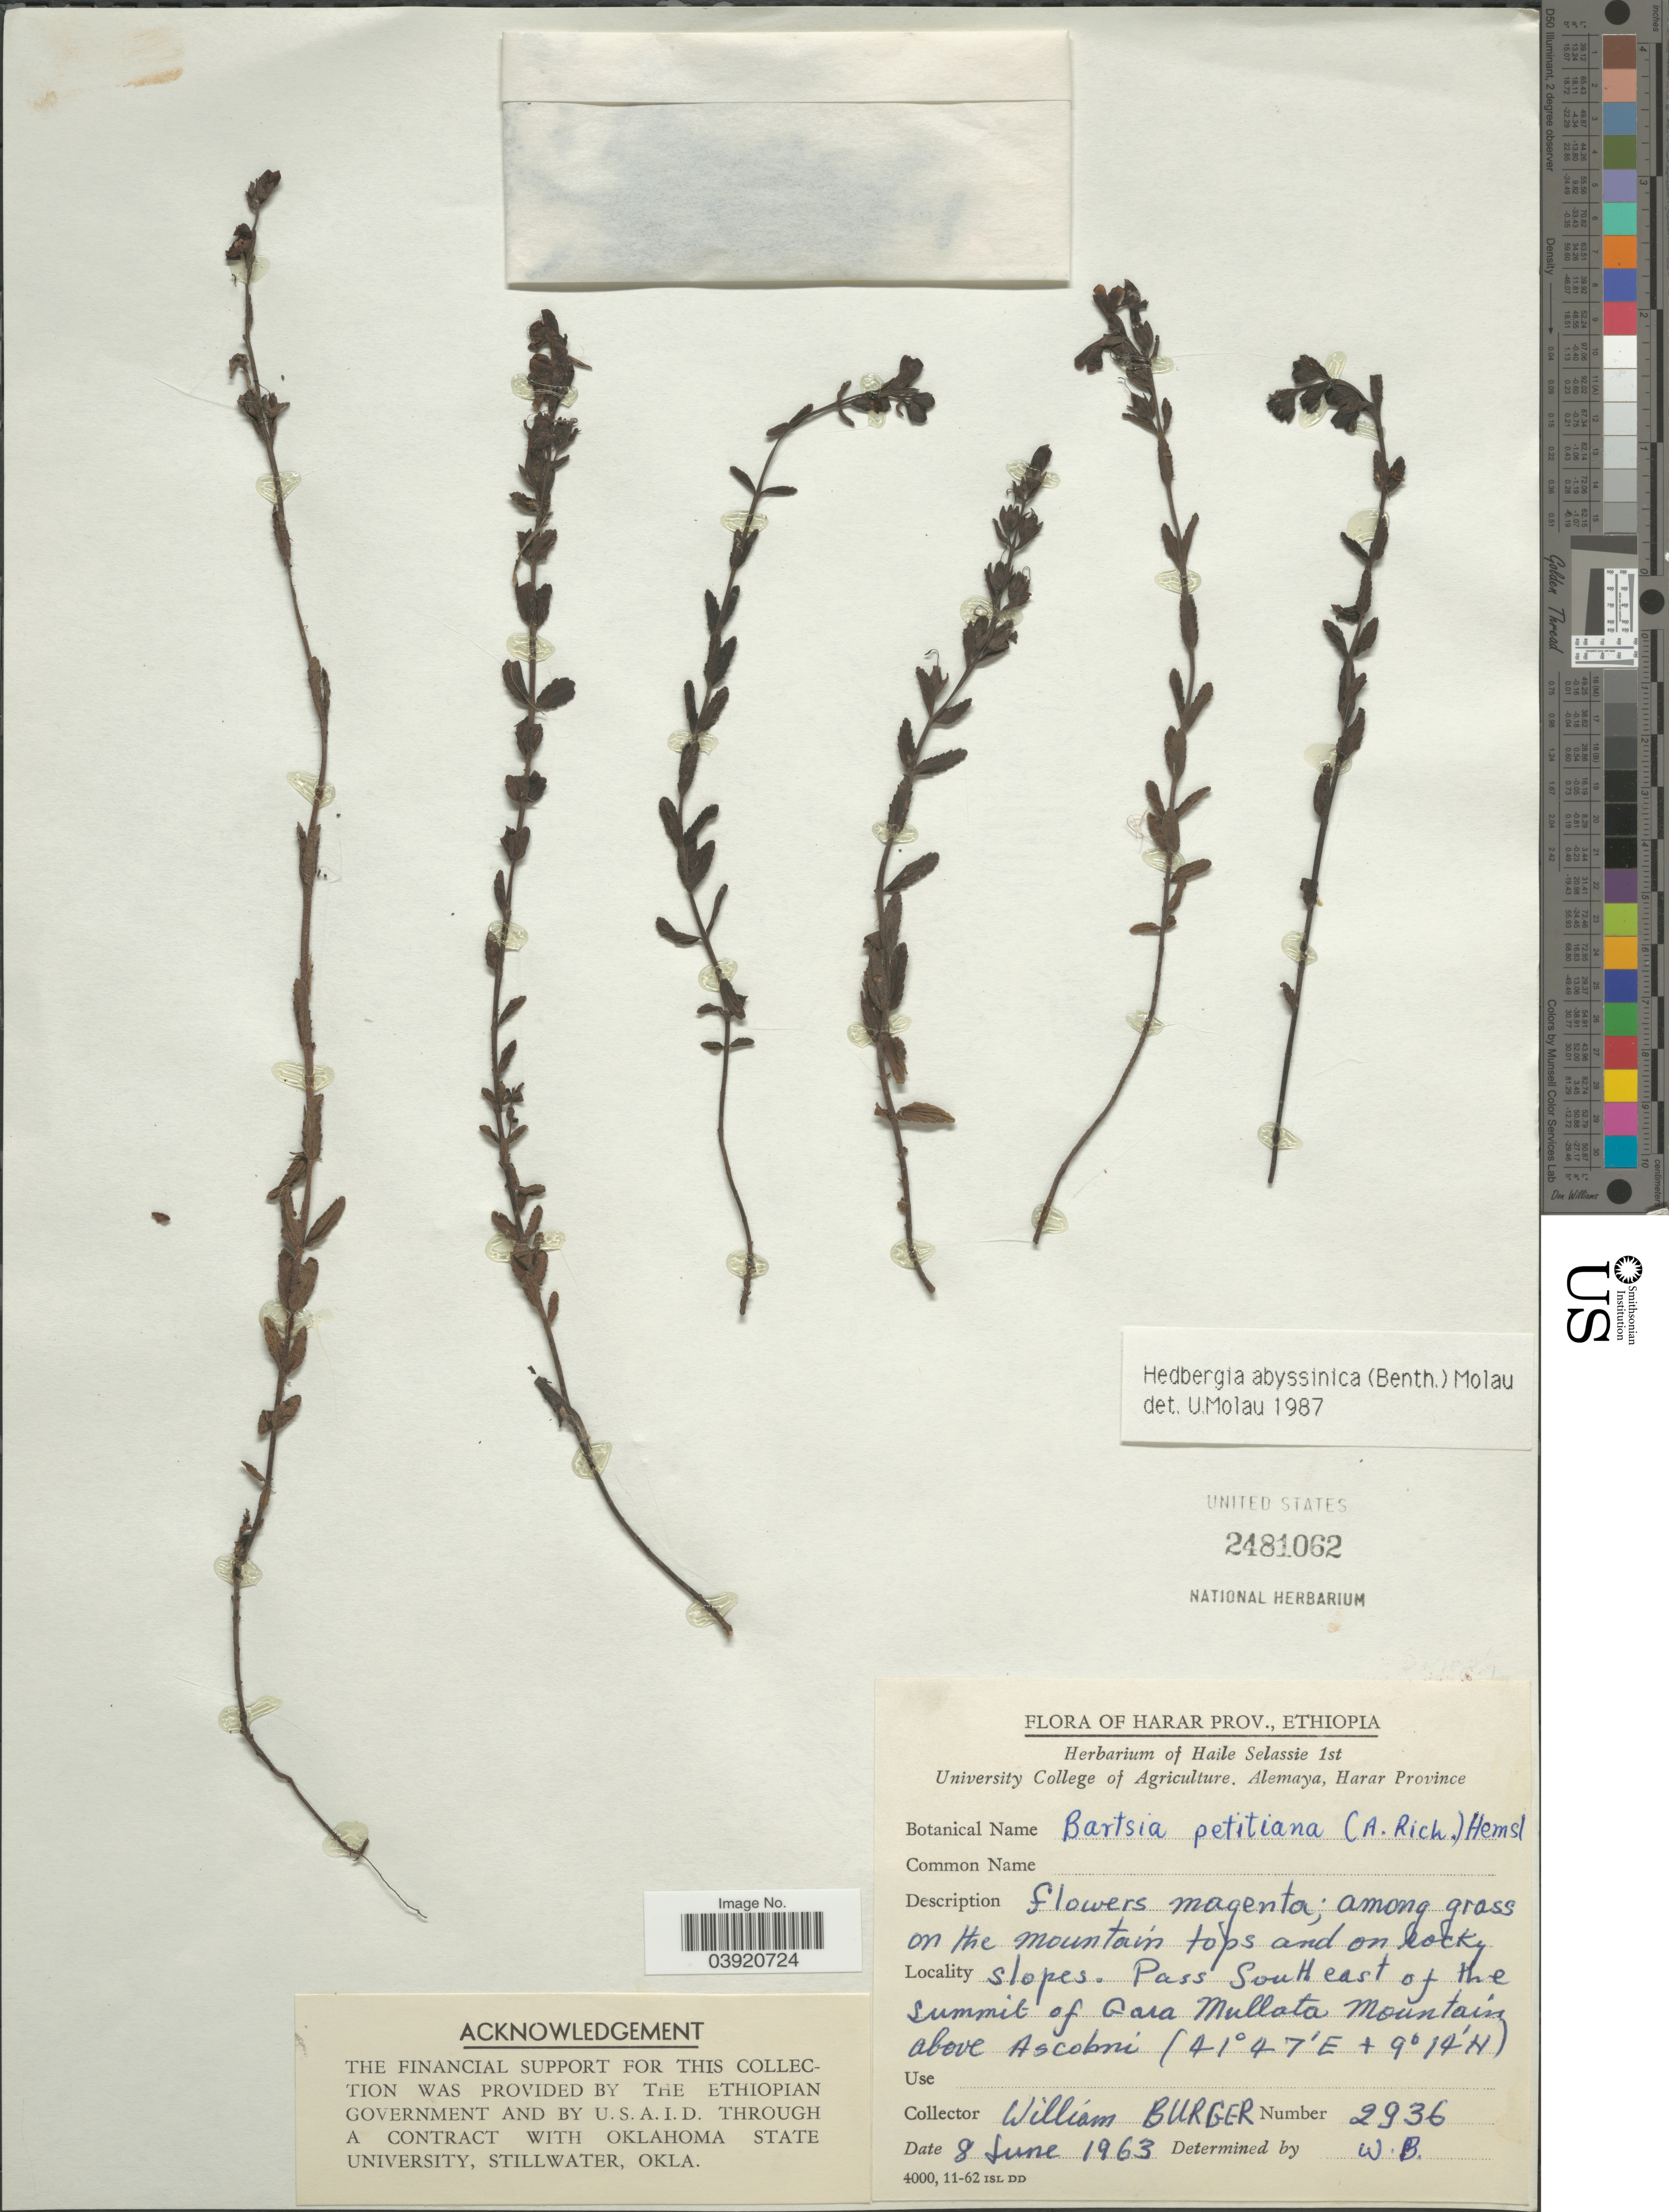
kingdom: Plantae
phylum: Tracheophyta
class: Magnoliopsida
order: Lamiales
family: Orobanchaceae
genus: Hedbergia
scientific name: Hedbergia abyssinica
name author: (Benth.) Molau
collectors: W. Burger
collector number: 2936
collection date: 1963-06-08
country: Ethiopia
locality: Harar Prov. Slopes. Pass South east of the summit of Gara Mullata Mountain above Ascobni.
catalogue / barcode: US 2481062